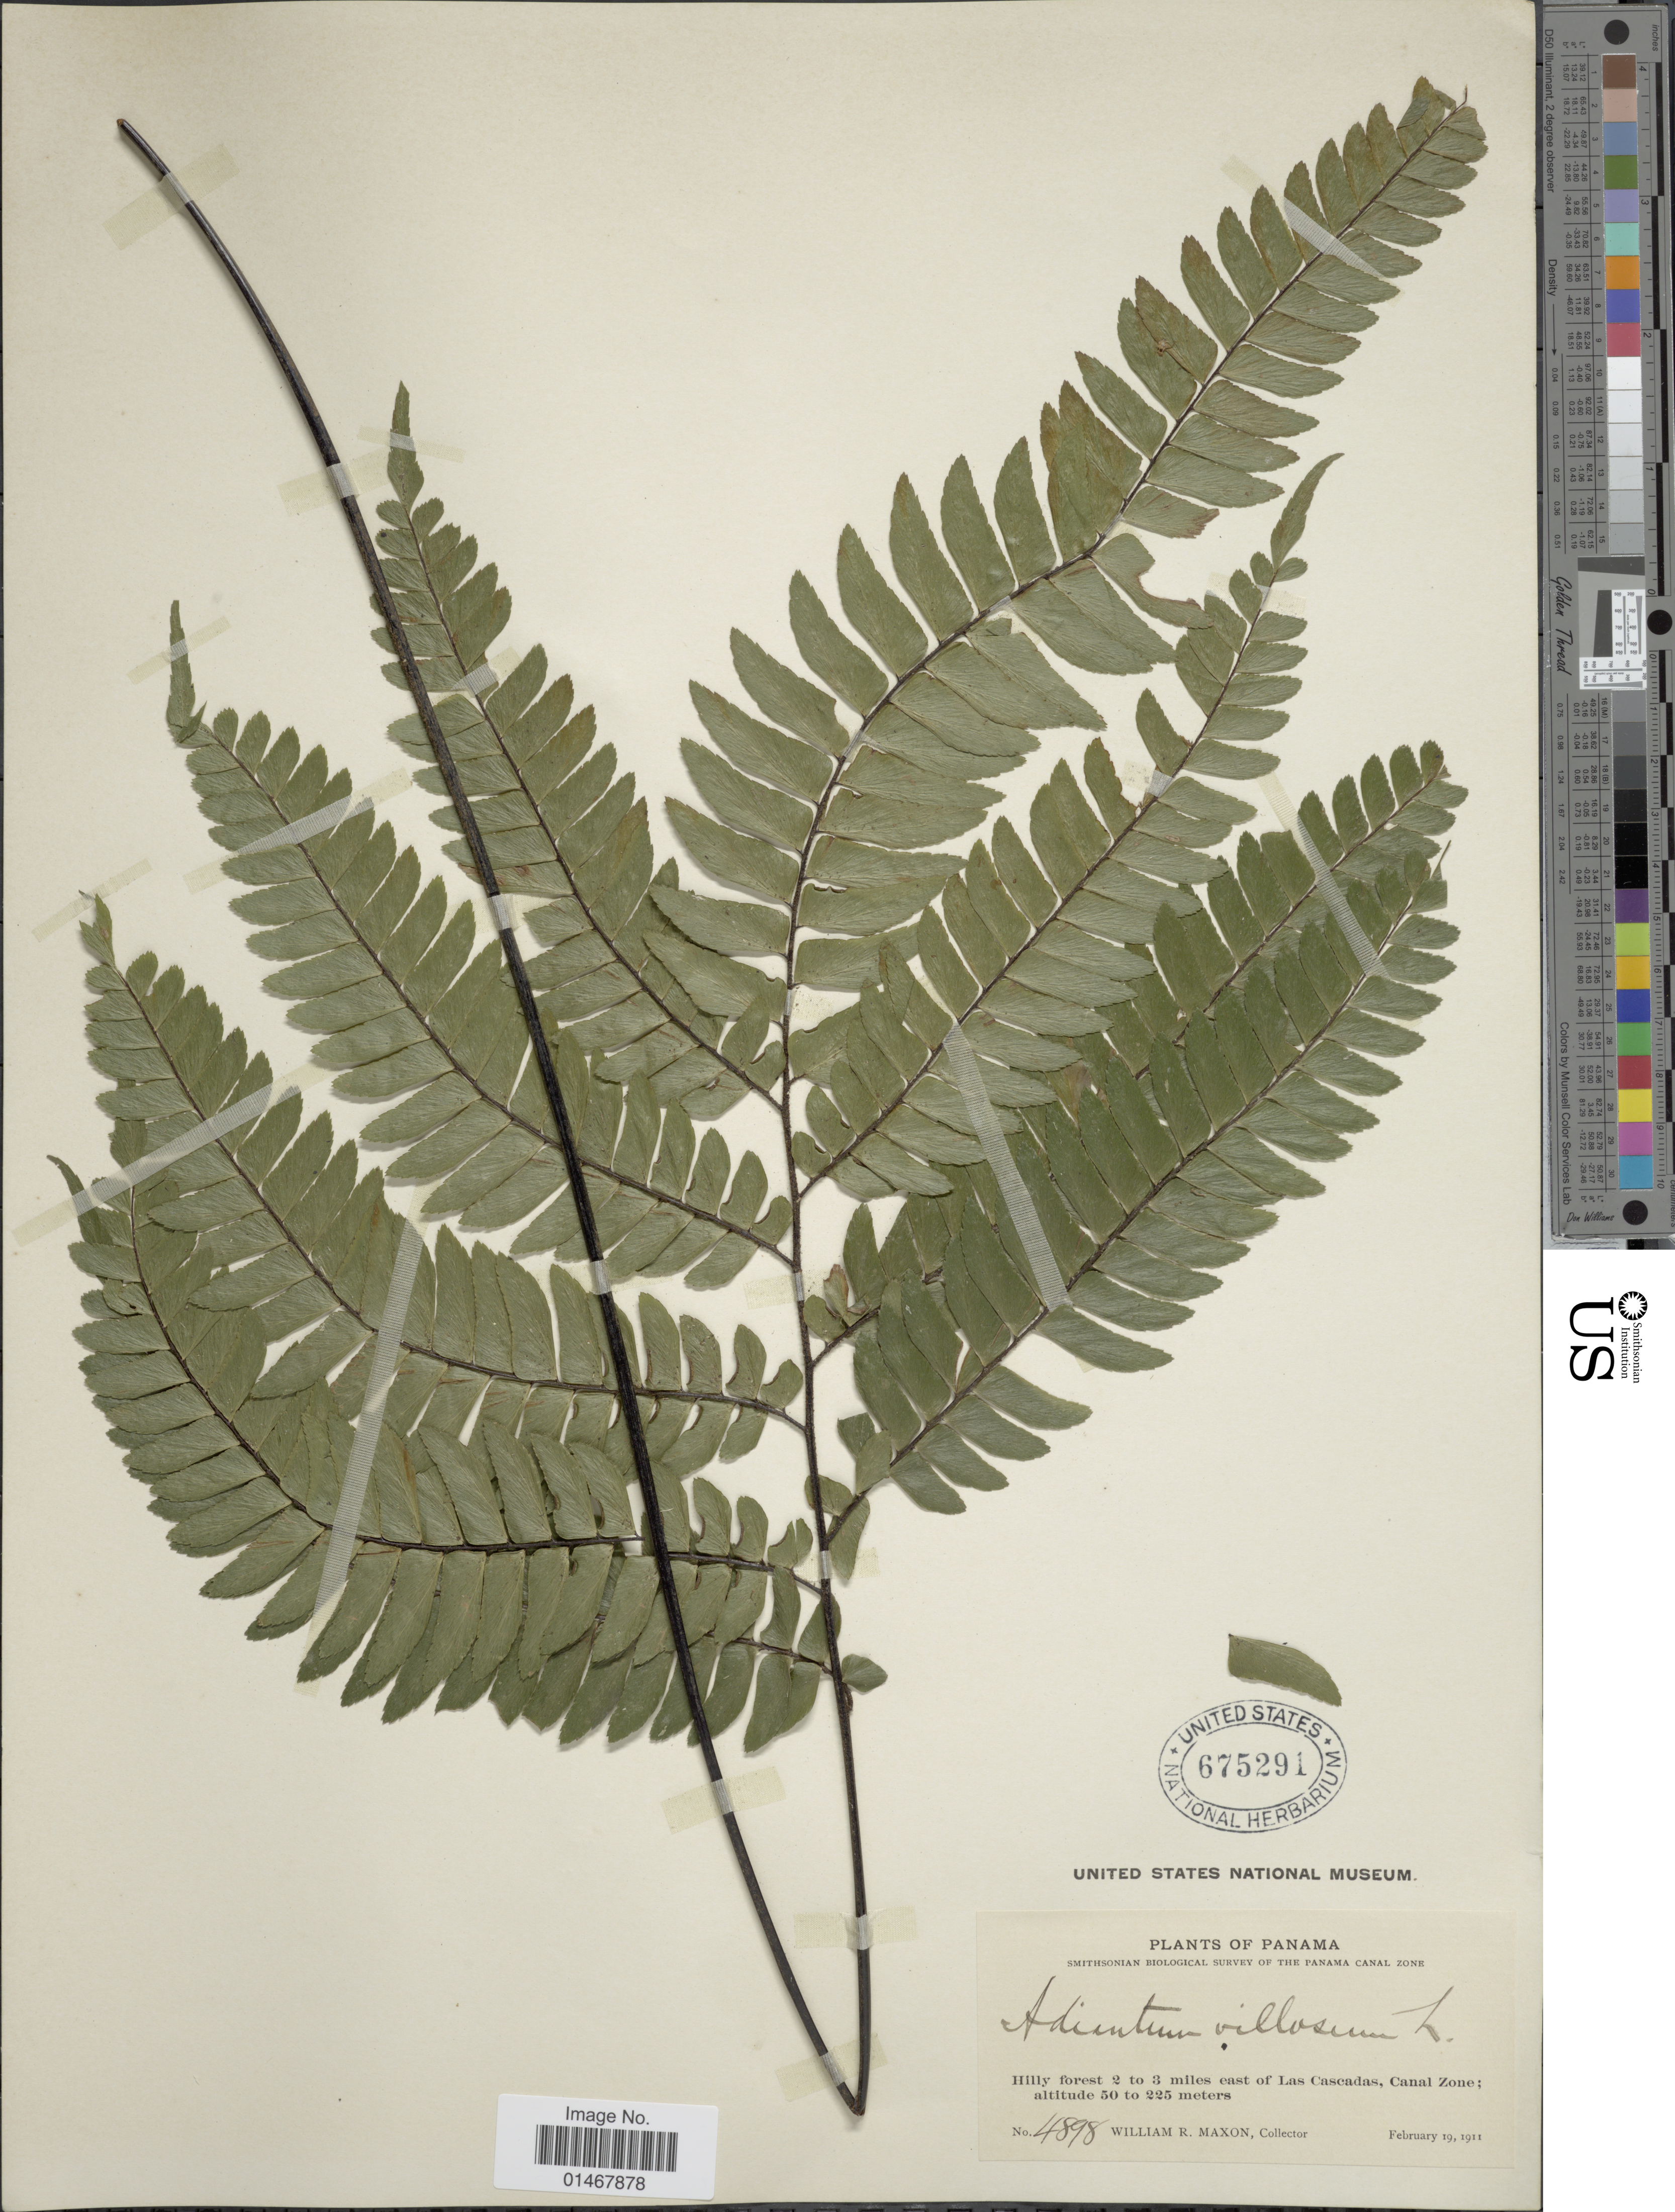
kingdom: Plantae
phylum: Tracheophyta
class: Polypodiopsida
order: Polypodiales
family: Pteridaceae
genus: Adiantum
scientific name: Adiantum villosum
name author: L.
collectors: W. R. Maxon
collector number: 4898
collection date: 1911-02-19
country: Panama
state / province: Colón / Panamá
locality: Hilly forest 2 to 3 miles east of Las Cascadas, Canal Zone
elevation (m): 50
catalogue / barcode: US 675291